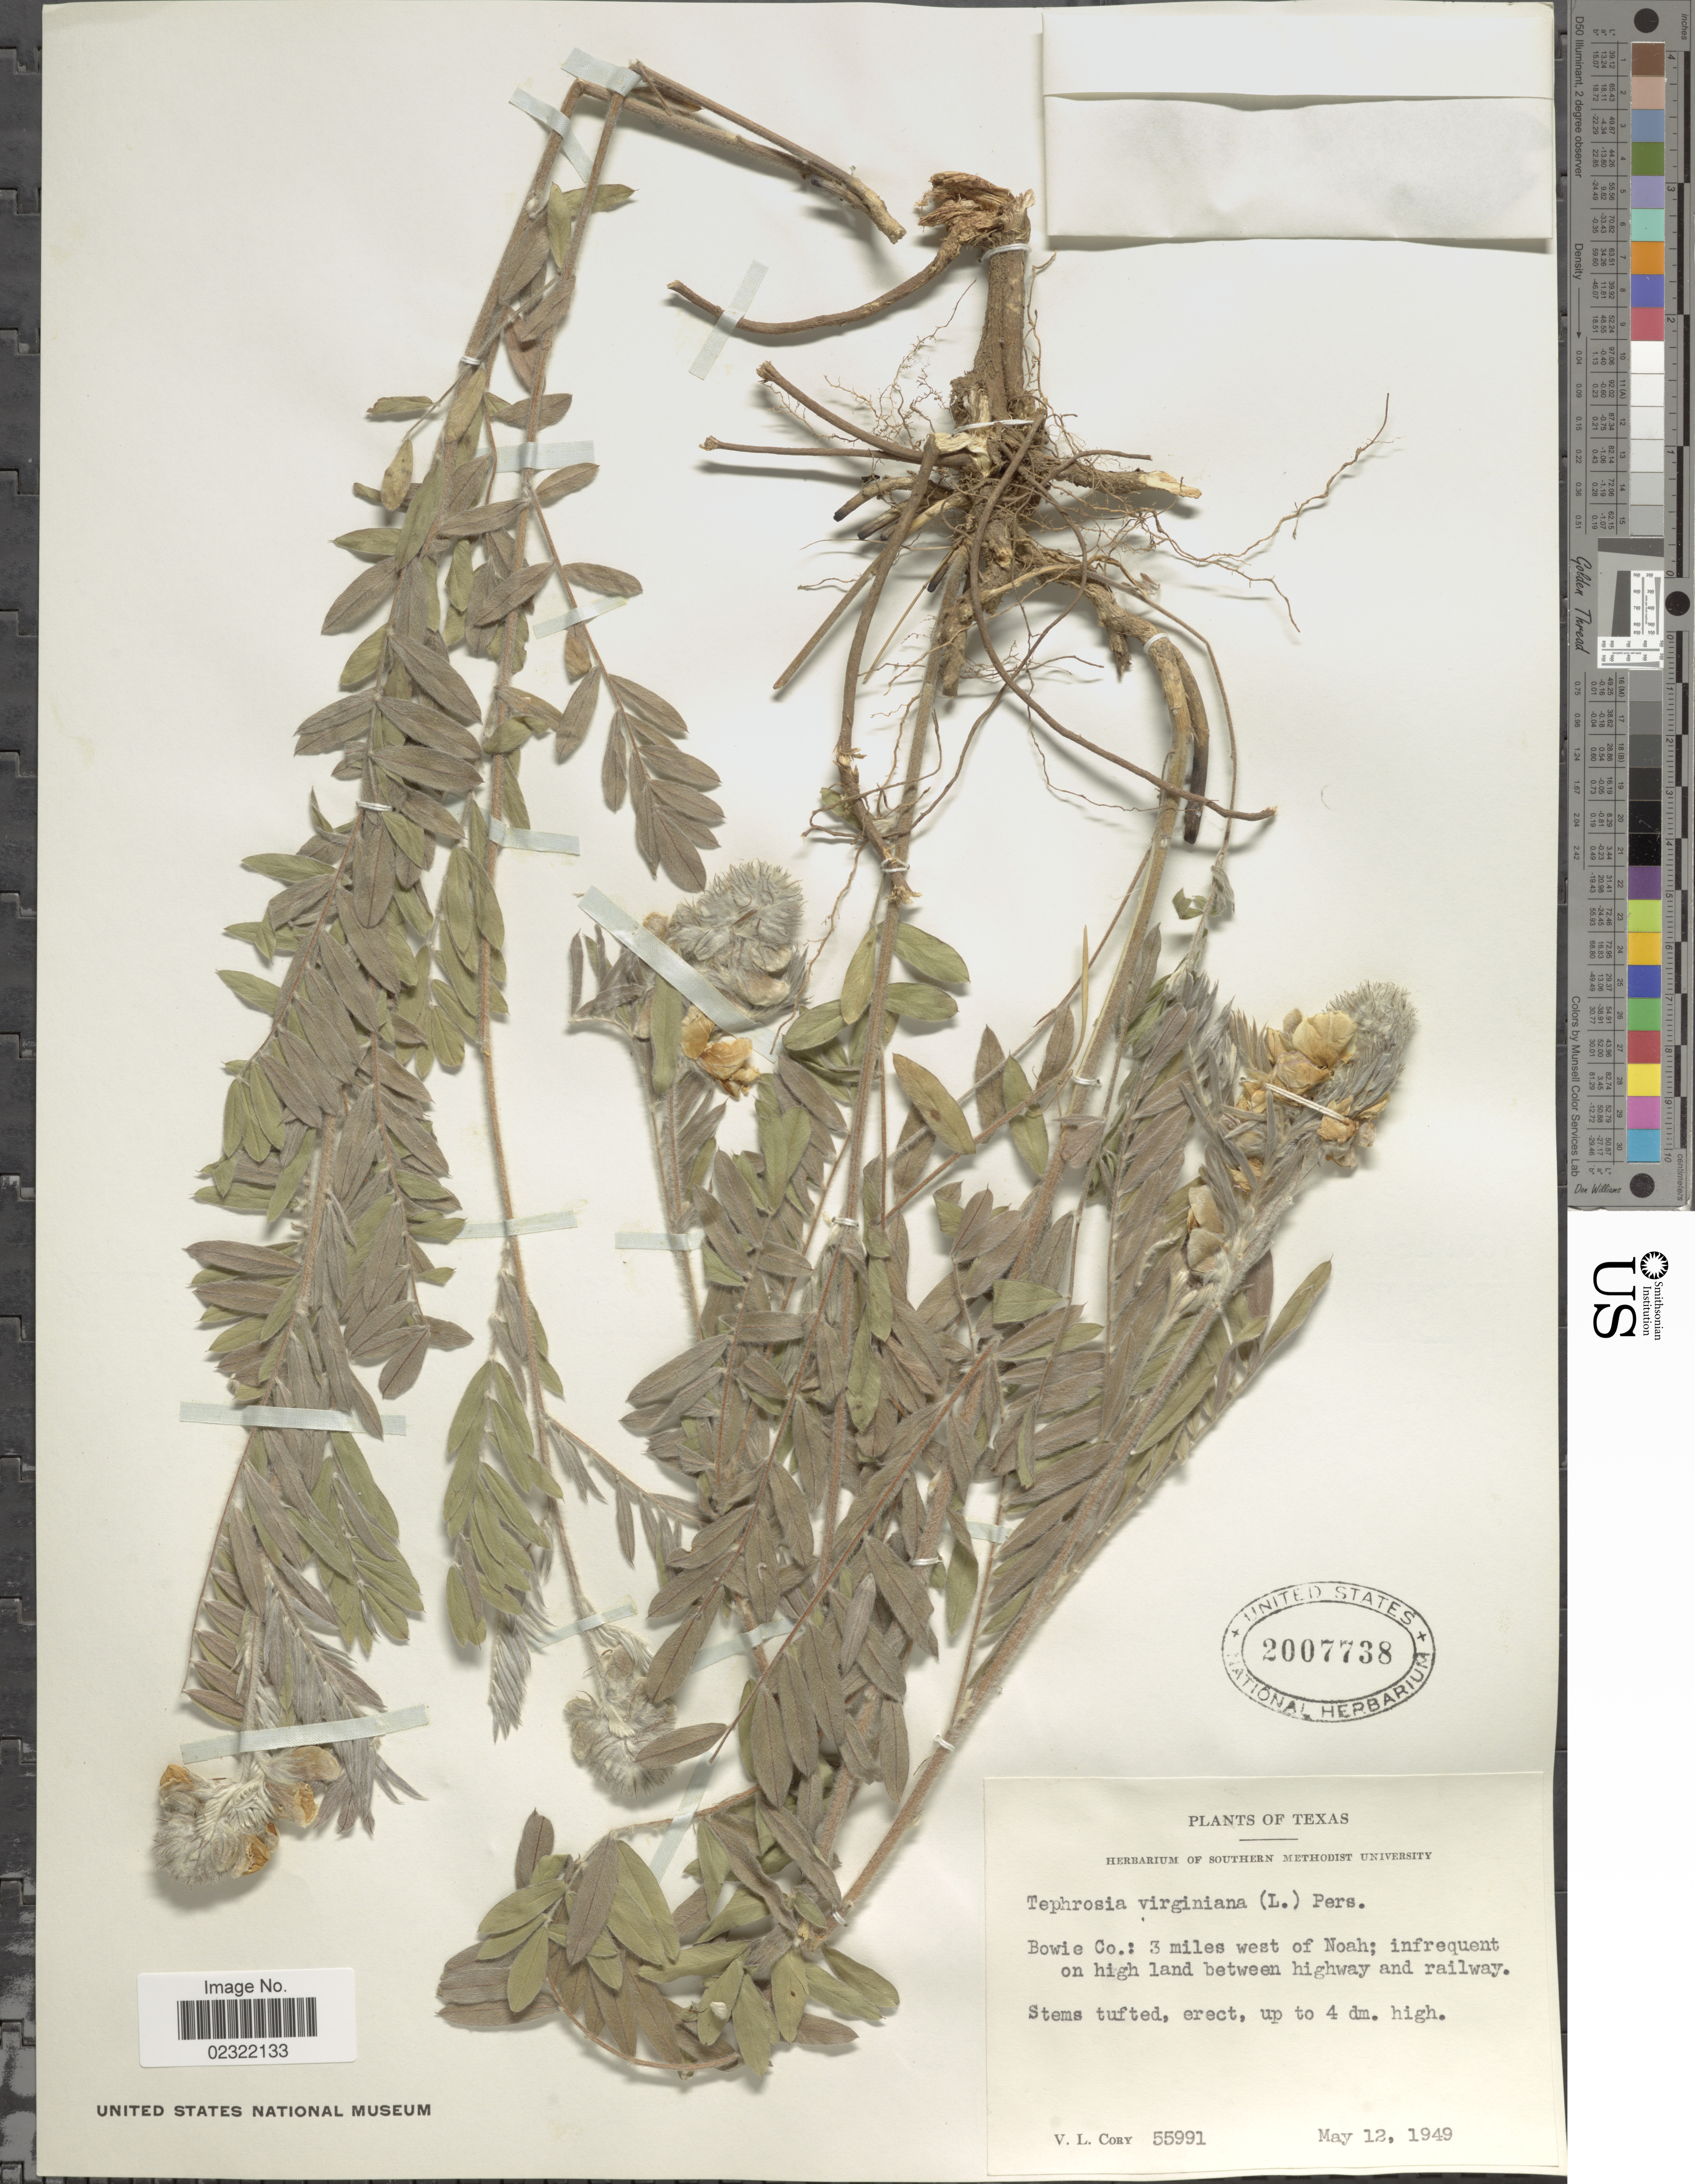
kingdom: Plantae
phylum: Tracheophyta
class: Magnoliopsida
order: Fabales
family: Fabaceae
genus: Tephrosia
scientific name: Tephrosia virginiana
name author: (L.) Pers.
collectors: V. Cory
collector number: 55991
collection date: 1949-05-12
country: United States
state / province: Texas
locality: Bowie Co: 3 miles west of Noah; infrequent on high land between highway and railway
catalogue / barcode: US 2007738